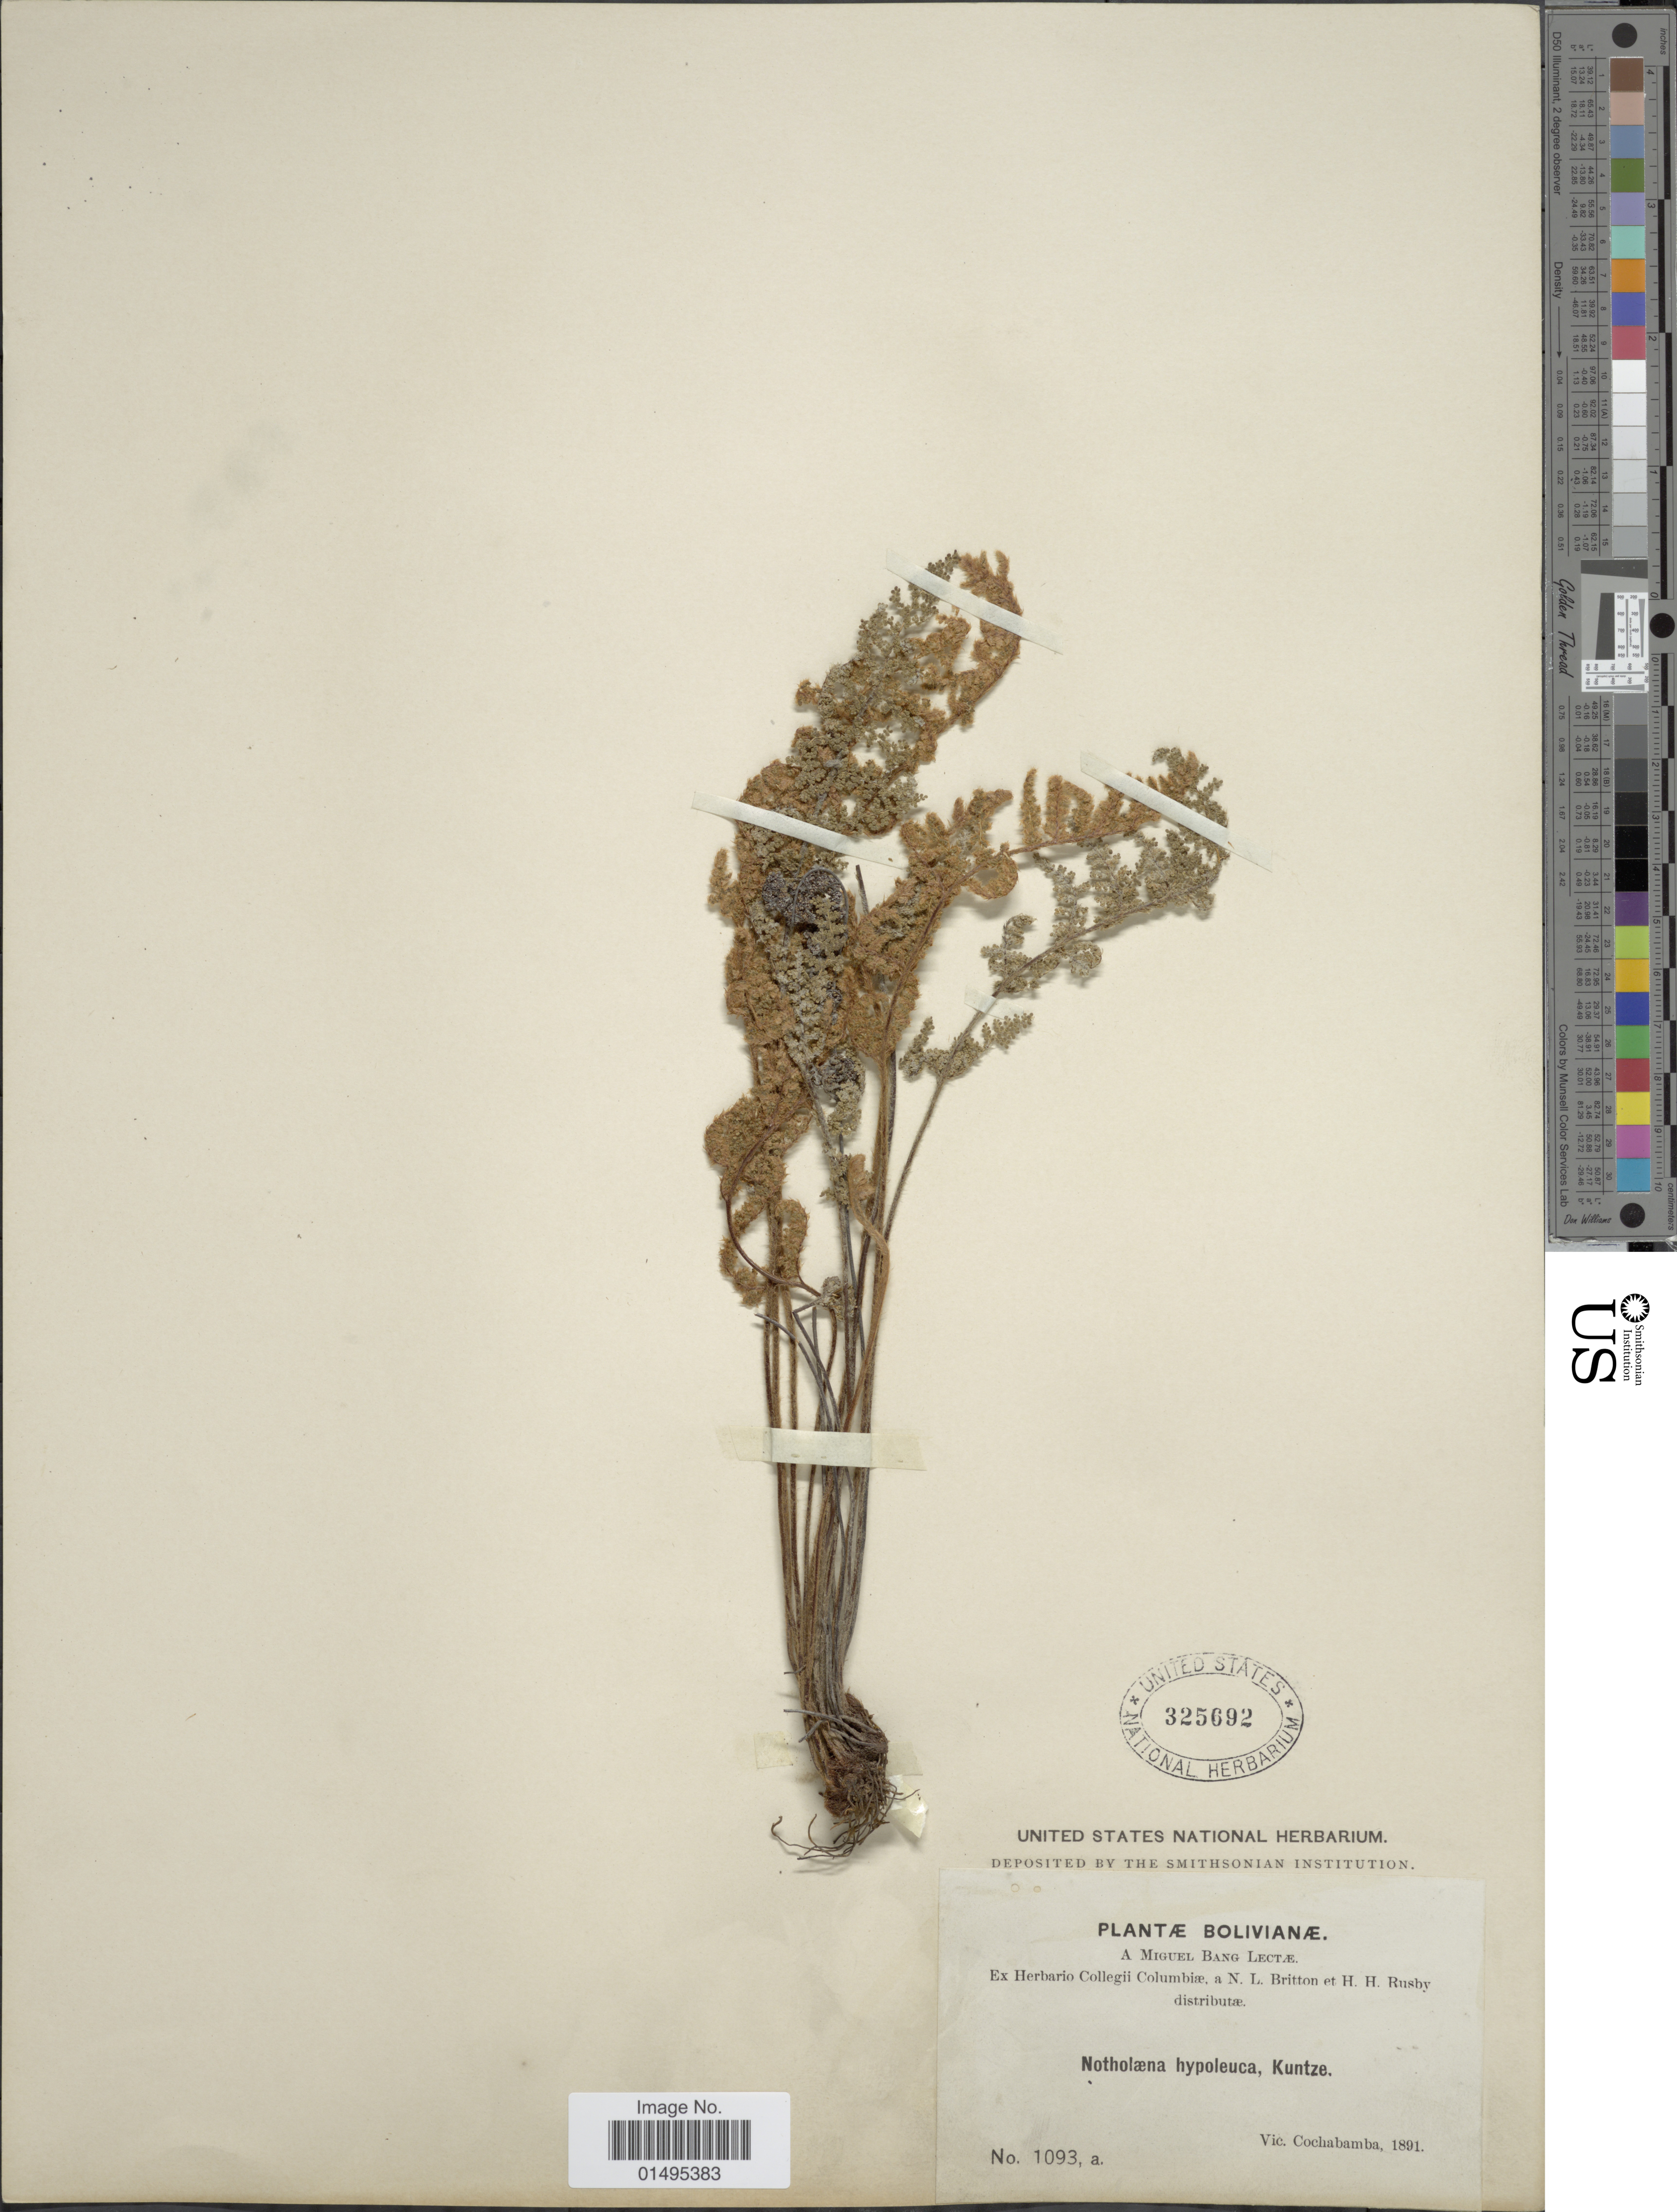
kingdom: Plantae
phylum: Tracheophyta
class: Polypodiopsida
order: Polypodiales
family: Pteridaceae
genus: Myriopteris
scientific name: Myriopteris myriophylla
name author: (Desv.) J. Sm.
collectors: M. Bang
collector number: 1093, a.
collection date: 1891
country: Bolivia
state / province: Cochabamba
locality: Vic. Cochabamba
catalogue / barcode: US 325692